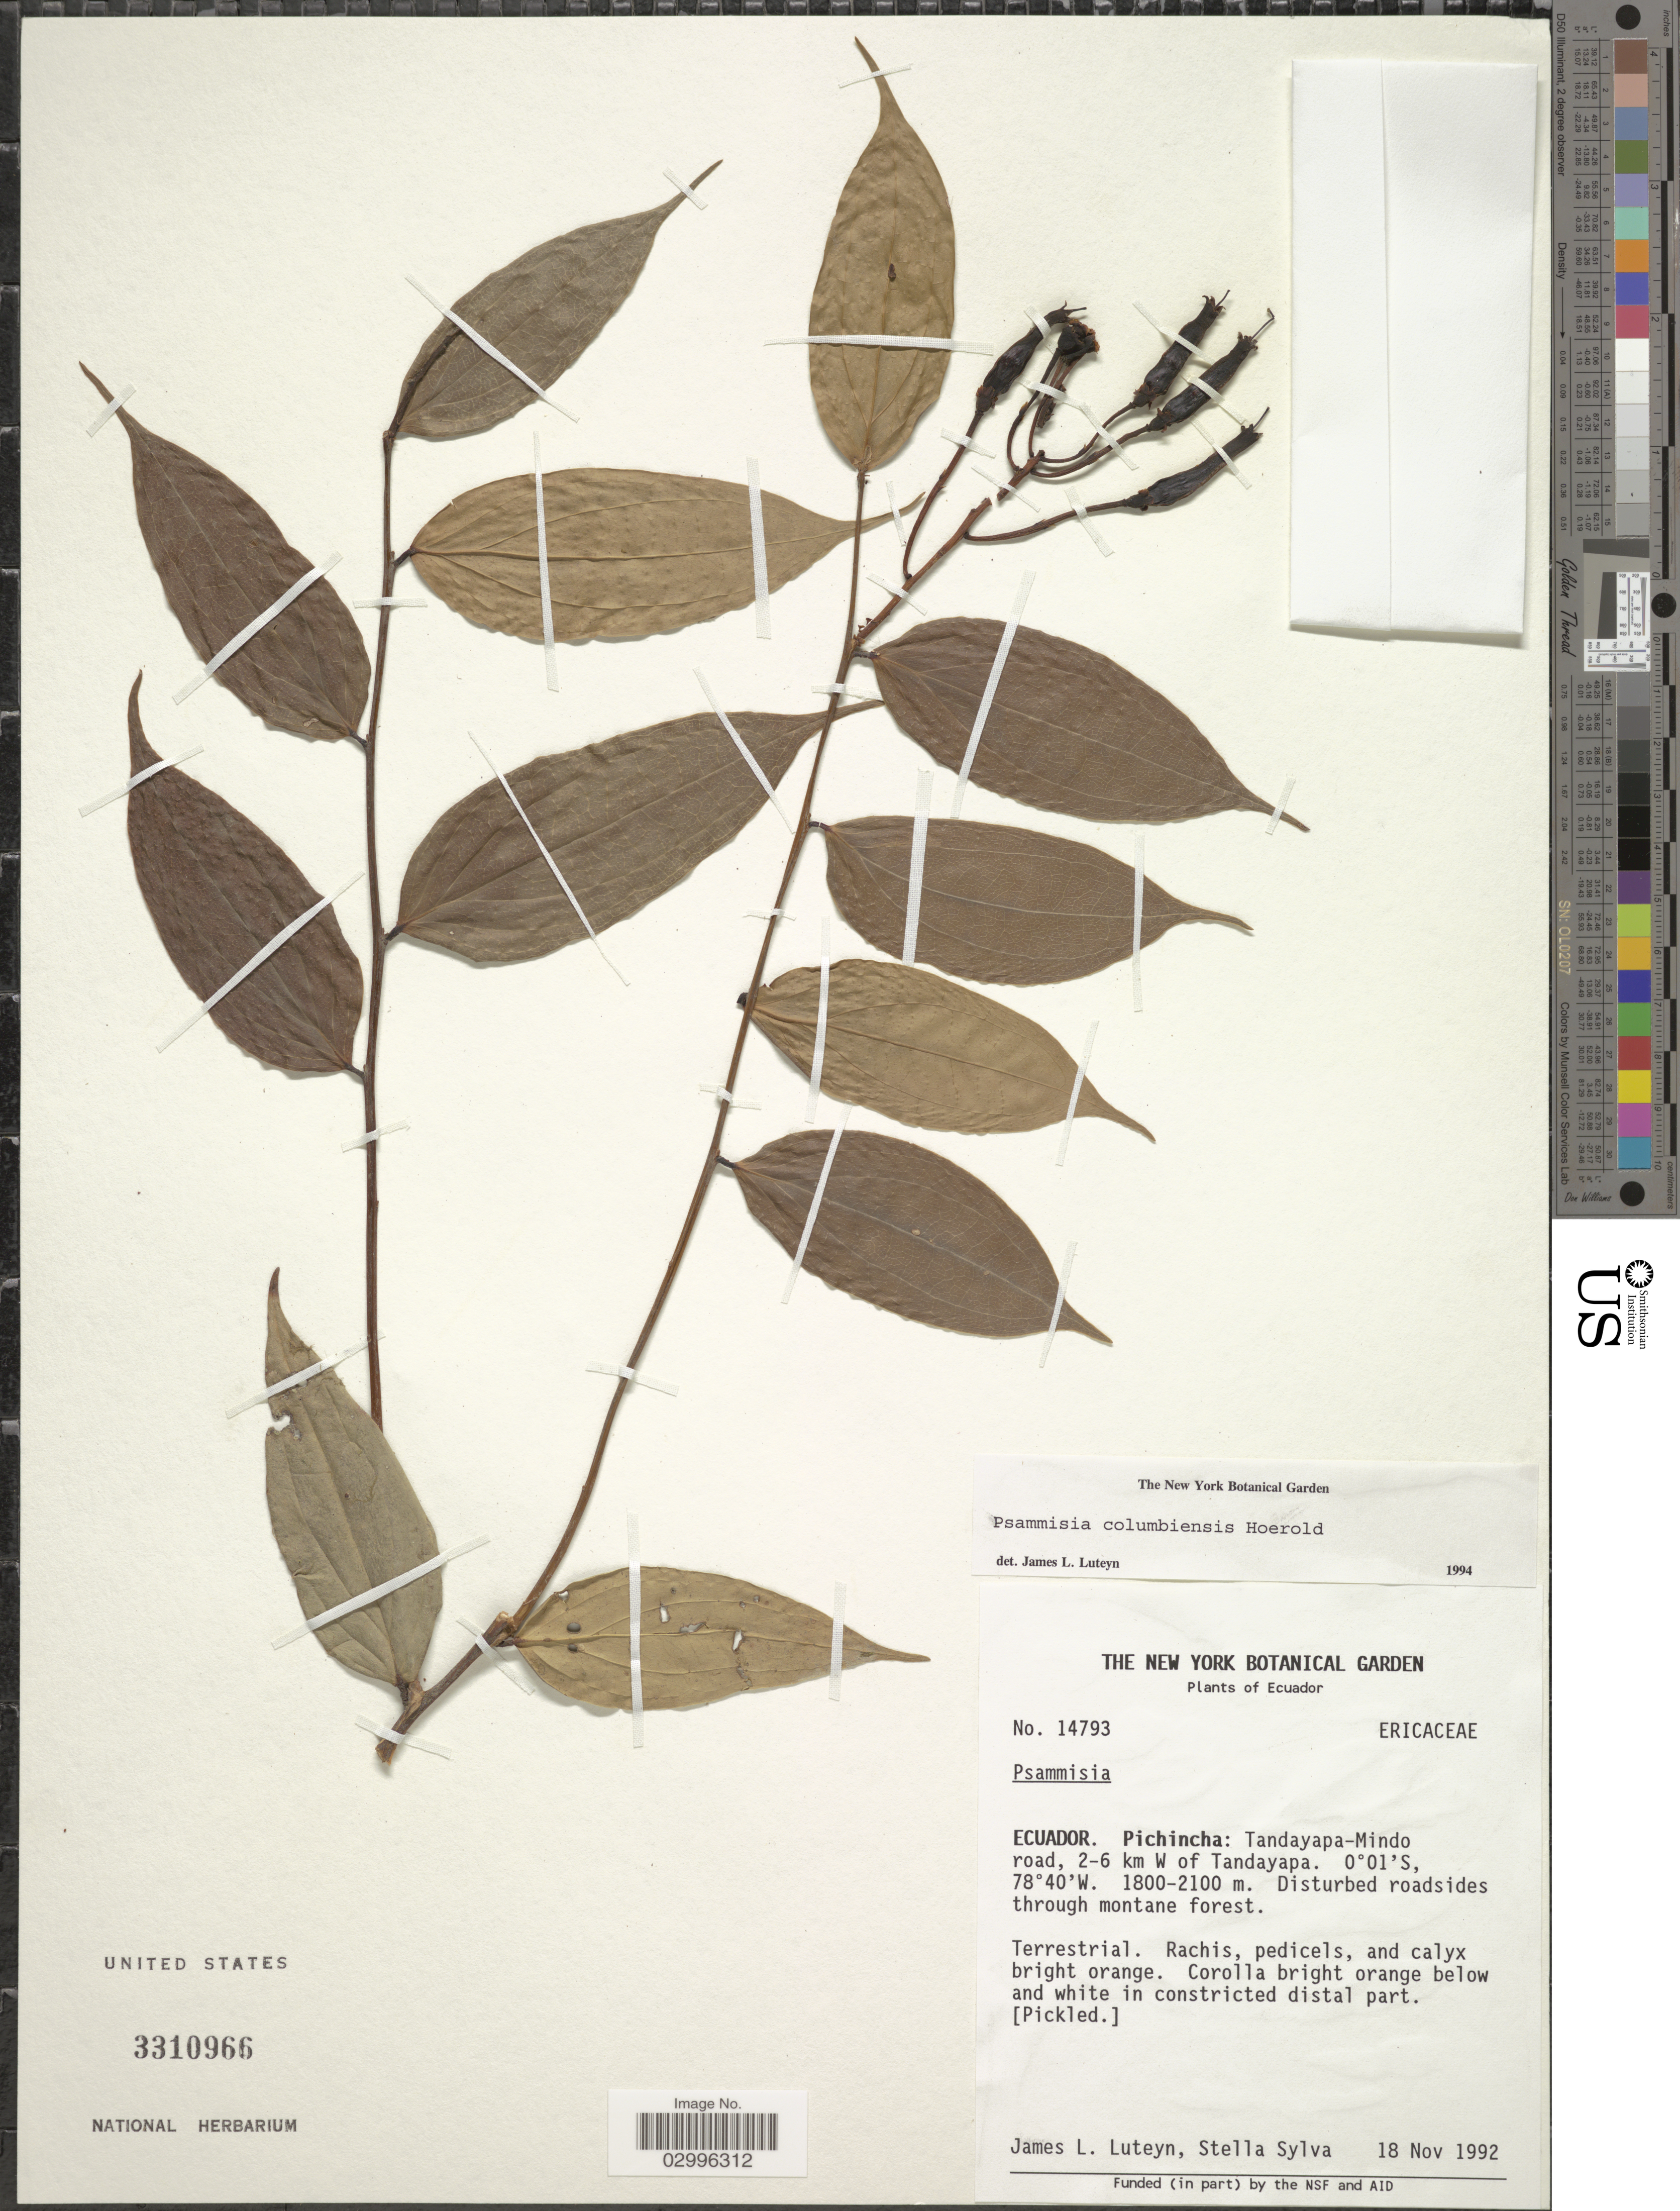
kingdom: Plantae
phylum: Tracheophyta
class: Magnoliopsida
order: Ericales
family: Ericaceae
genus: Psammisia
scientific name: Psammisia columbiensis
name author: Hoerold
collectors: J. L. Luteyn & S. Sylva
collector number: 14793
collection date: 1992-11-18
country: Ecuador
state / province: Pichincha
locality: Tandayapa-Mindo road, 2-6 km W of Tandayapa.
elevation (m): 1800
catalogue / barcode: US 3310966